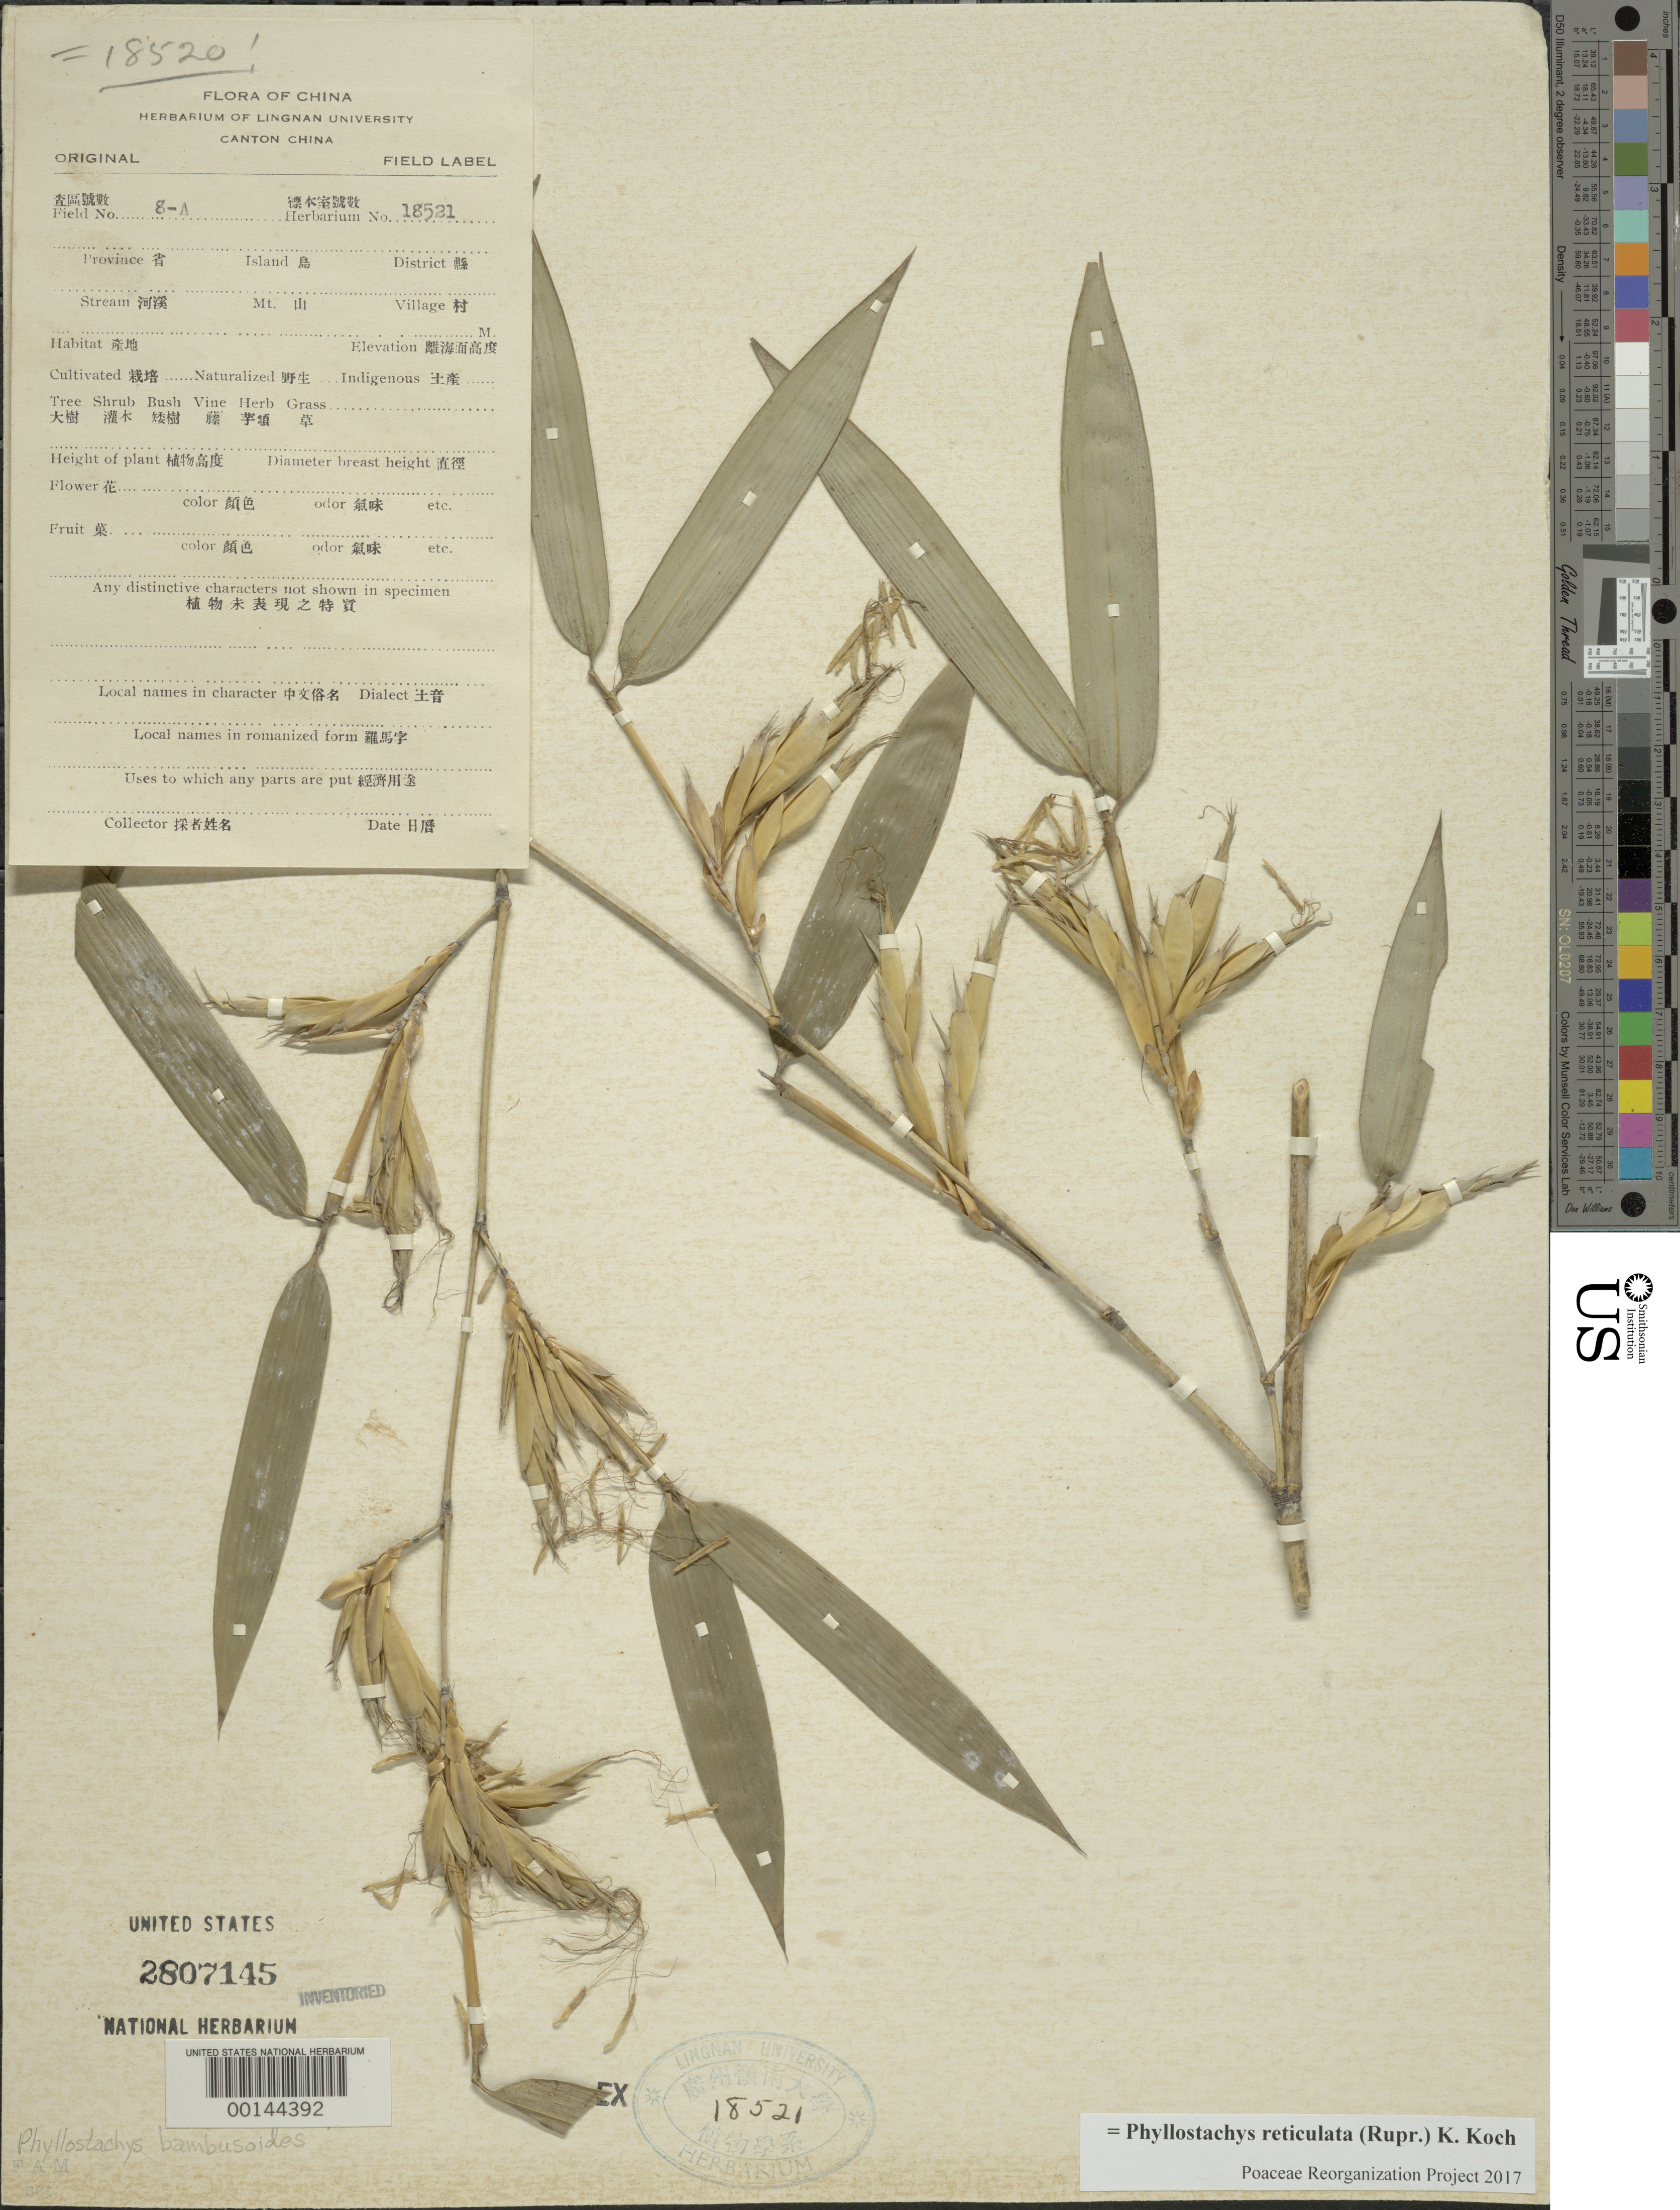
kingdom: Plantae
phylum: Tracheophyta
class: Liliopsida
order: Poales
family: Poaceae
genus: Phyllostachys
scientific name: Phyllostachys reticulata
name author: (Rupr.) K. Koch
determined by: Poaceae Reorganization Project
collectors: C. Tso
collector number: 8 A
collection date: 1929-05-24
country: China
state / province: Guangdong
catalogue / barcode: US 2807145